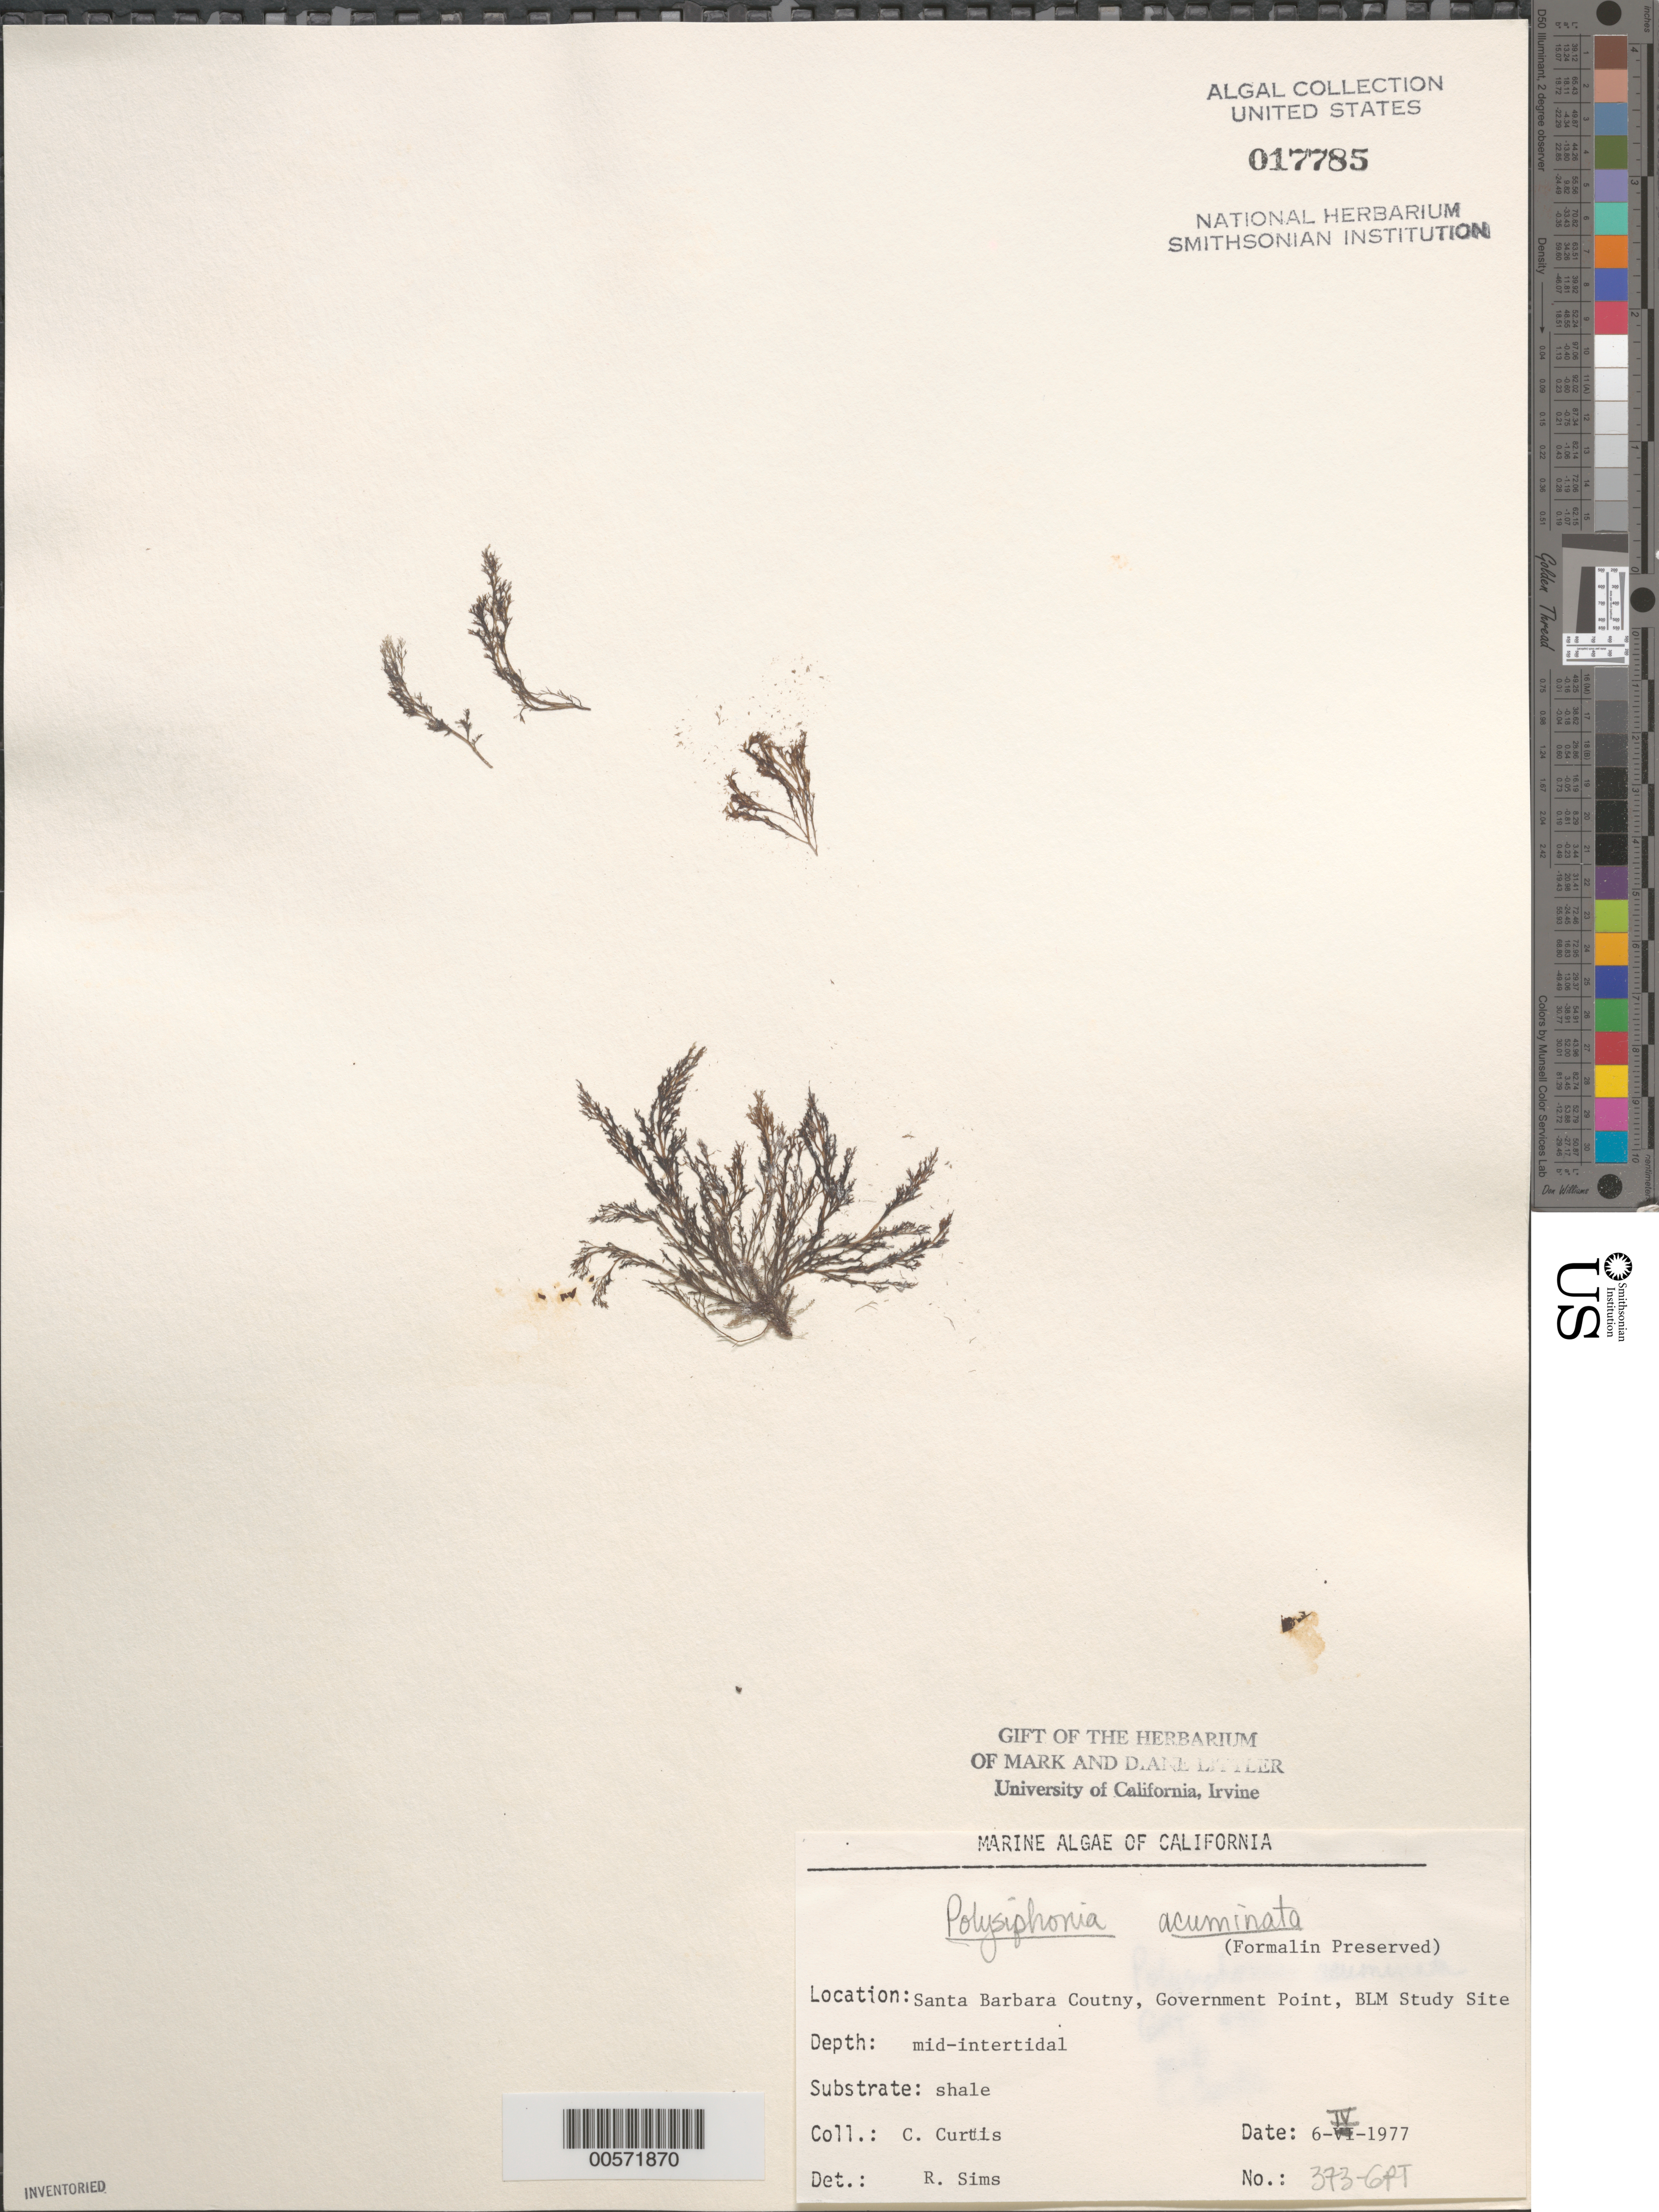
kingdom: Plantae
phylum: Rhodophyta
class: Florideophyceae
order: Ceramiales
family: Rhodomelaceae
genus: Polysiphonia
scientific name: Polysiphonia acuminata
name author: N.L. Gardner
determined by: Sims, Robert H.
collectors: C. Curtis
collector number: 373-gpt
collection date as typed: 06 Apr 1977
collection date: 1977-04-06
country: United States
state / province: California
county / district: Santa Barbara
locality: Government Point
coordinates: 34 26'31"N, 120 24'06"W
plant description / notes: BLM-SOCALBIGHT Rocky Intertidal Survey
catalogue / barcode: US 17785